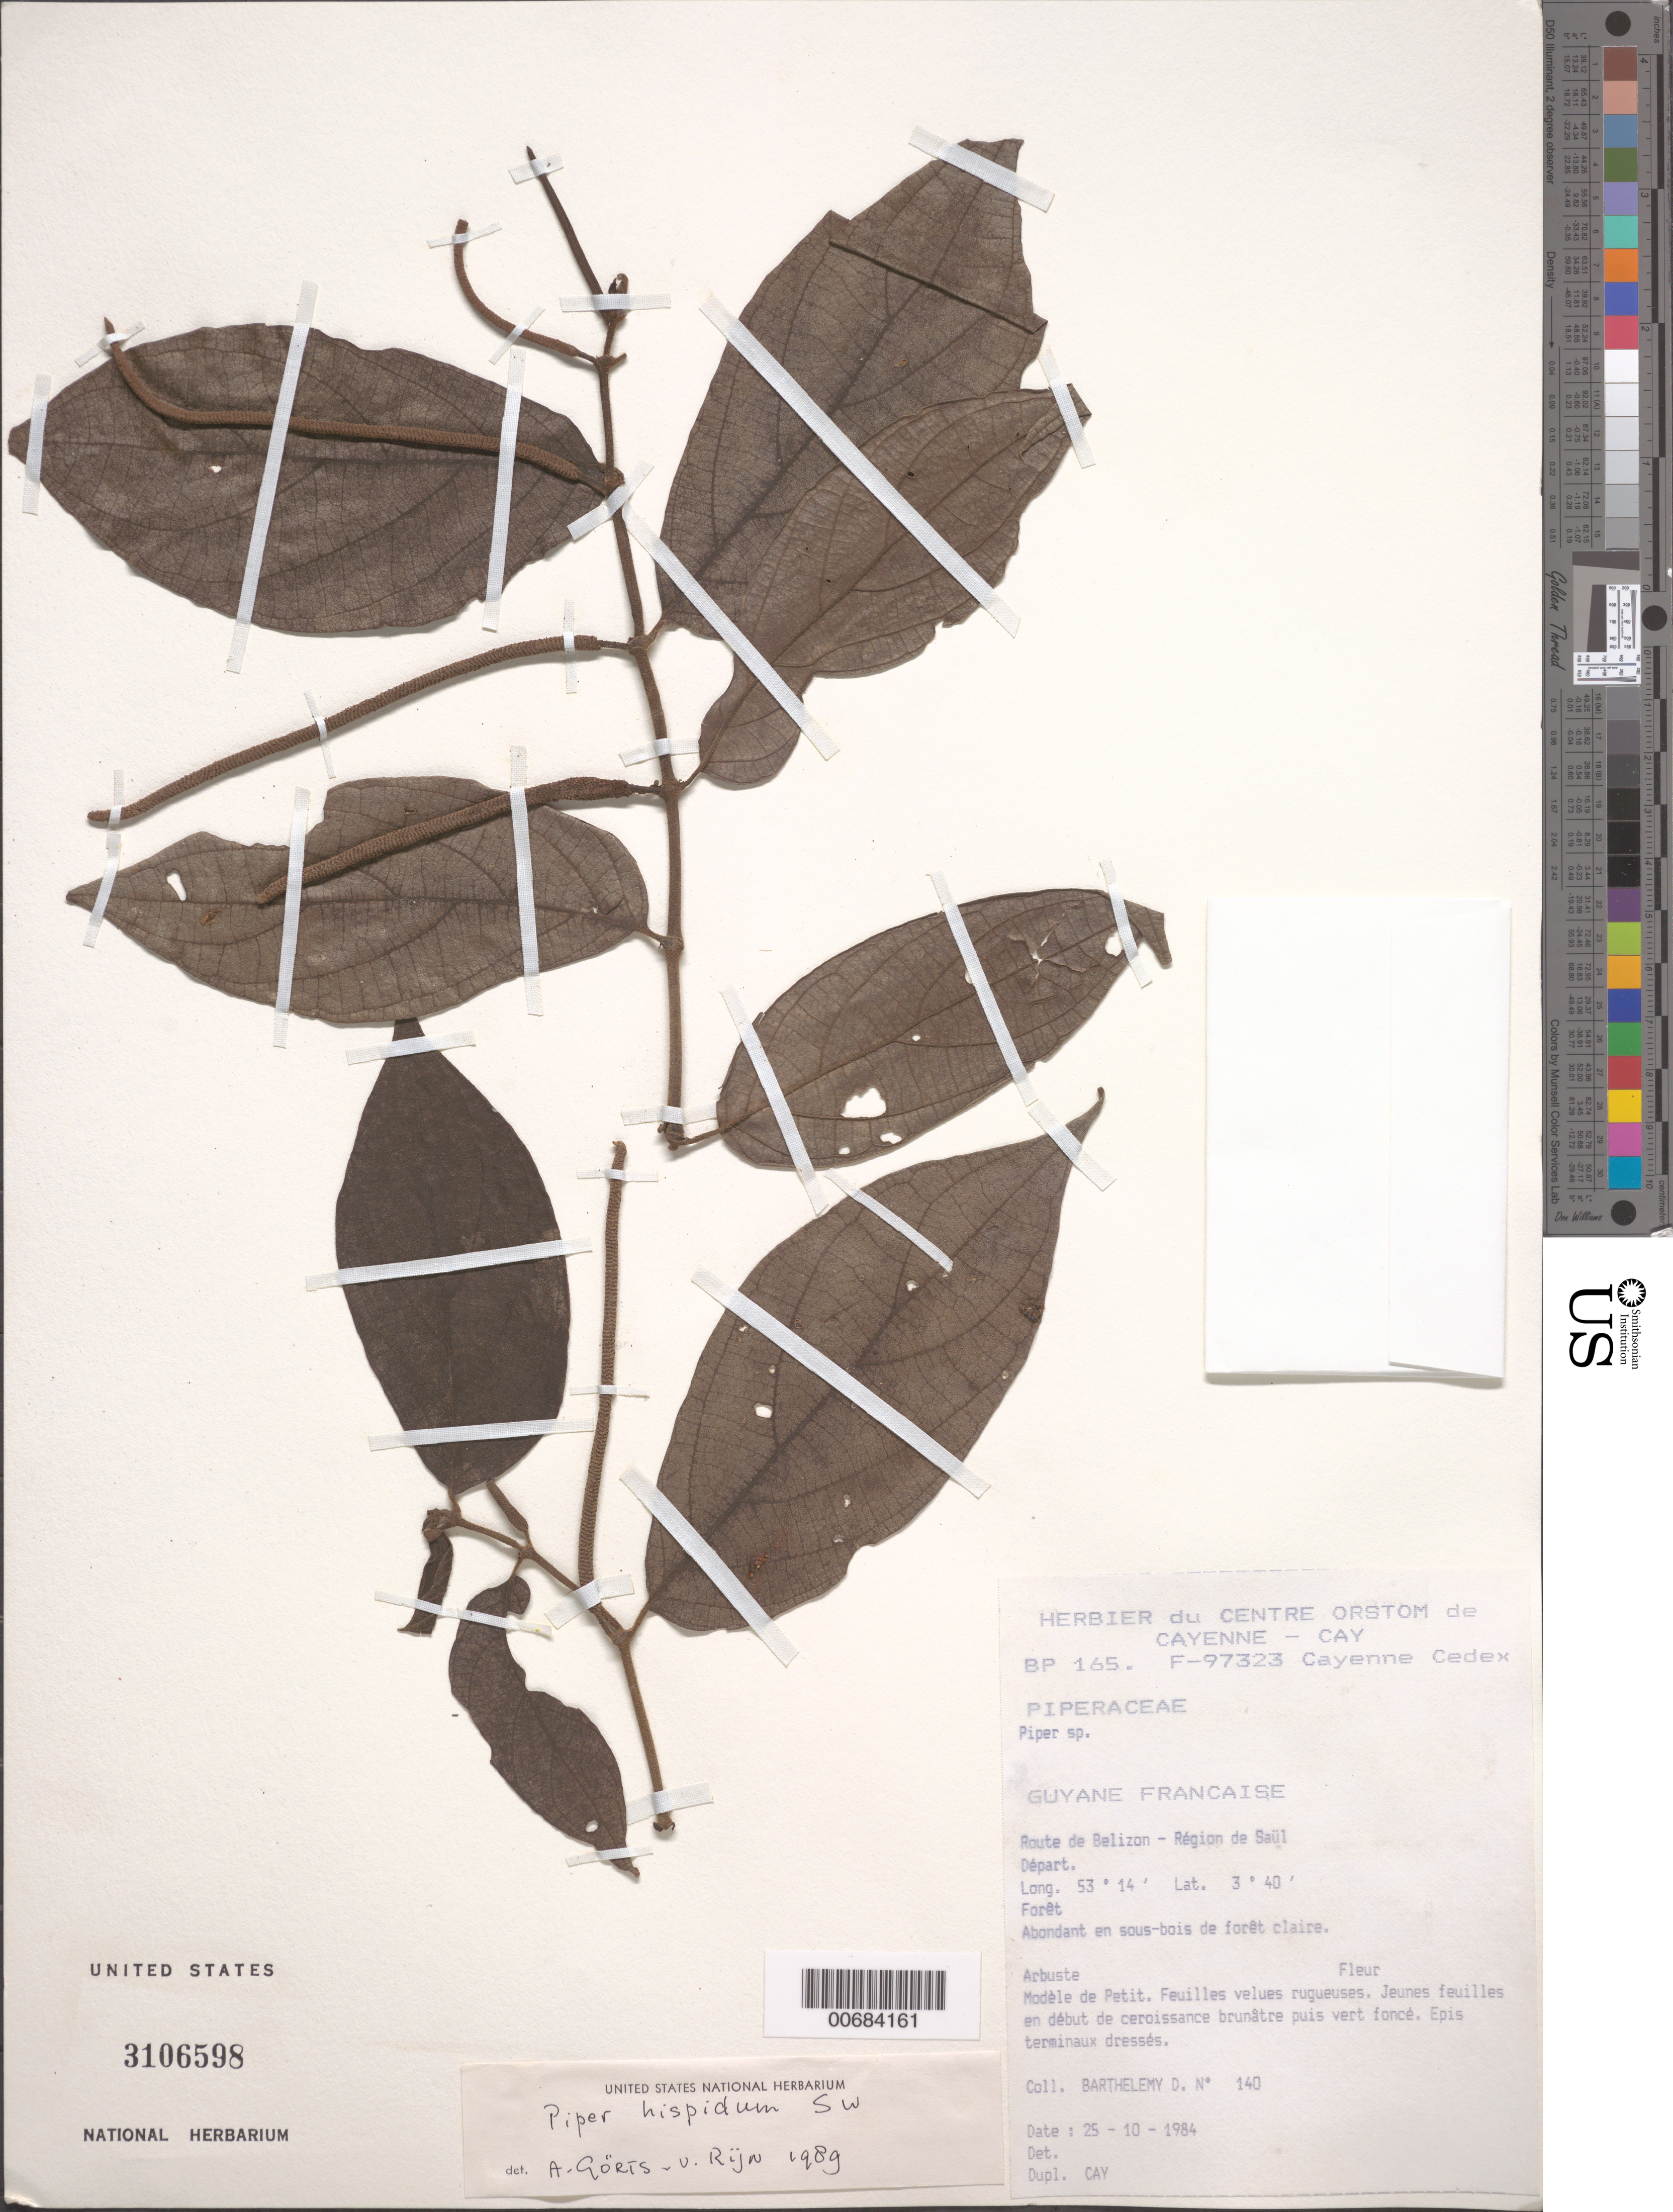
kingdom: Plantae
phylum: Tracheophyta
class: Magnoliopsida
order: Piperales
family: Piperaceae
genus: Piper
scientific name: Piper hispidum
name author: Sw.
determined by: Görts-van Rijn, A. R. A.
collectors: D. Barthelémy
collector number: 140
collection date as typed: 25-Nov-84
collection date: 1984-11-25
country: French Guiana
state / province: Saint-Laurent-du-Maroni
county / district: Saül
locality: Route de Bélizon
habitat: Forest; in understory, forest clearing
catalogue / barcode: US 3106598